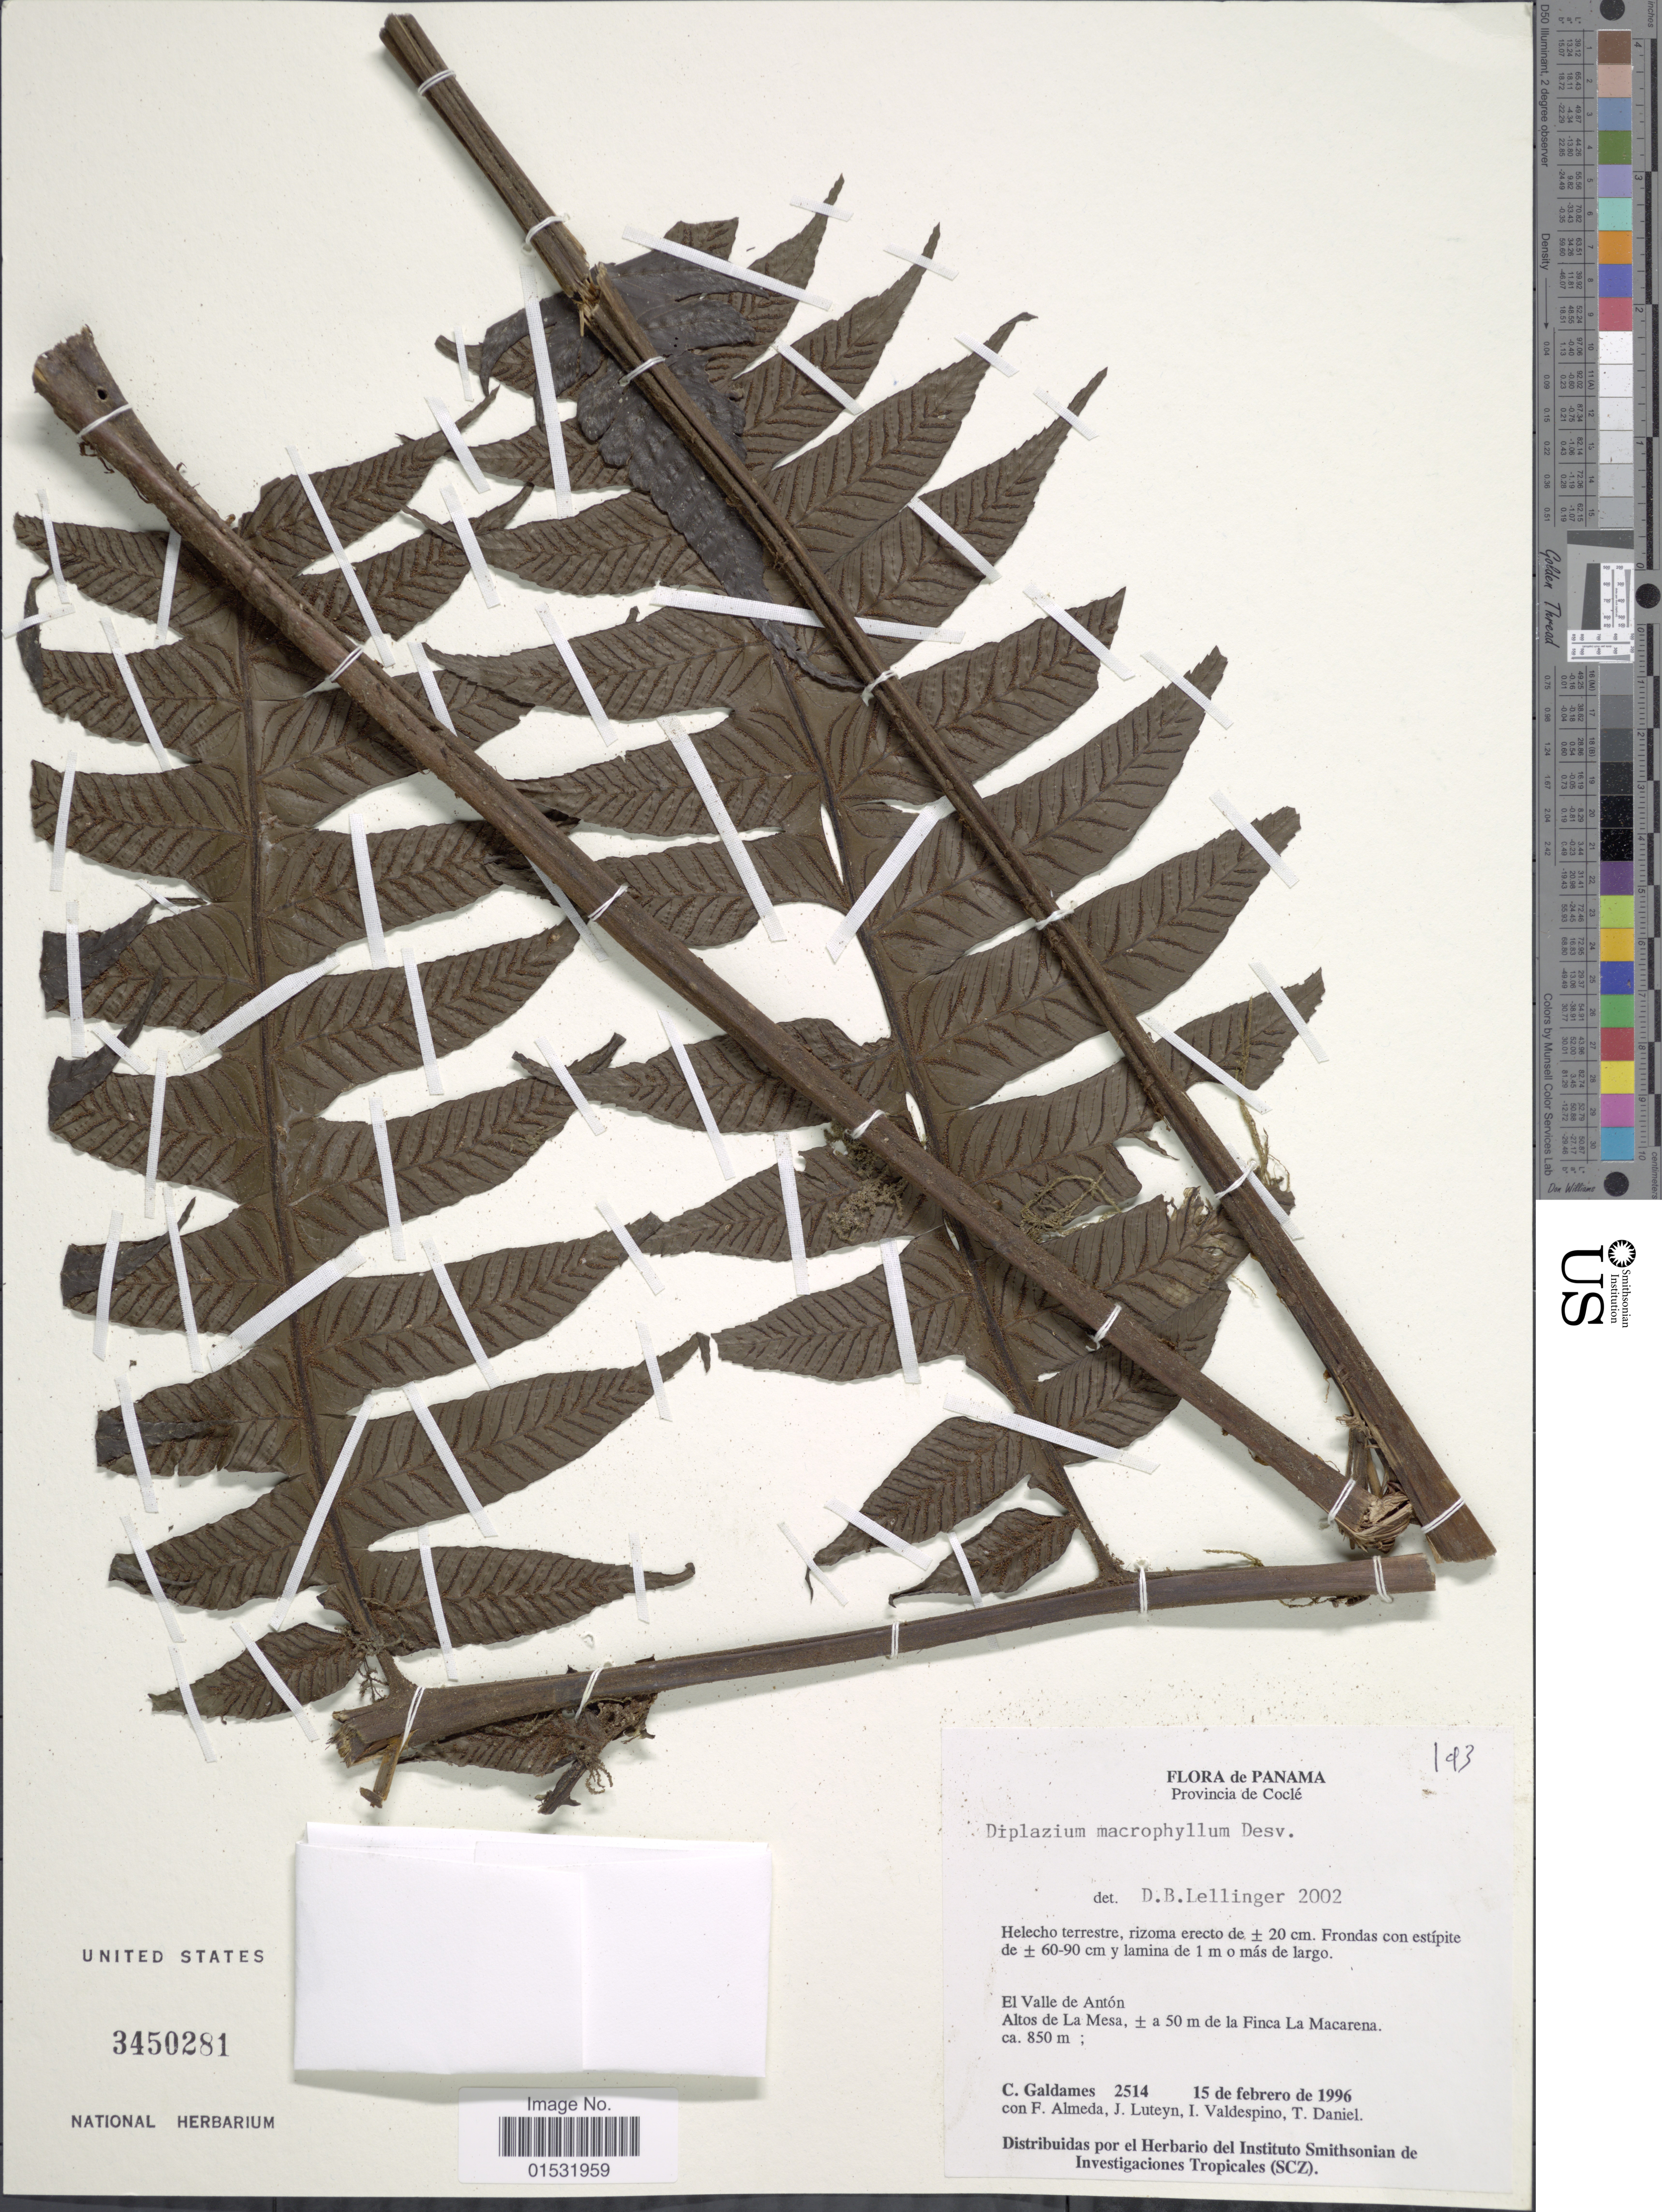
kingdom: Plantae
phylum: Tracheophyta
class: Polypodiopsida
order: Polypodiales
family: Athyriaceae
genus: Diplazium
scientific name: Diplazium macrophyllum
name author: Desv.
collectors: C. Galdames, F. Almeda, J. L. Luteyn, I. Valdespinio & T. Daniel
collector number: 2514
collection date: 1996-02-15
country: Panama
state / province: Coclé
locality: El Valle de Antón. Altos de La Mesa, ± a 50 m de la Finca La Macarena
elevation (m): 850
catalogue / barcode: US 3450281